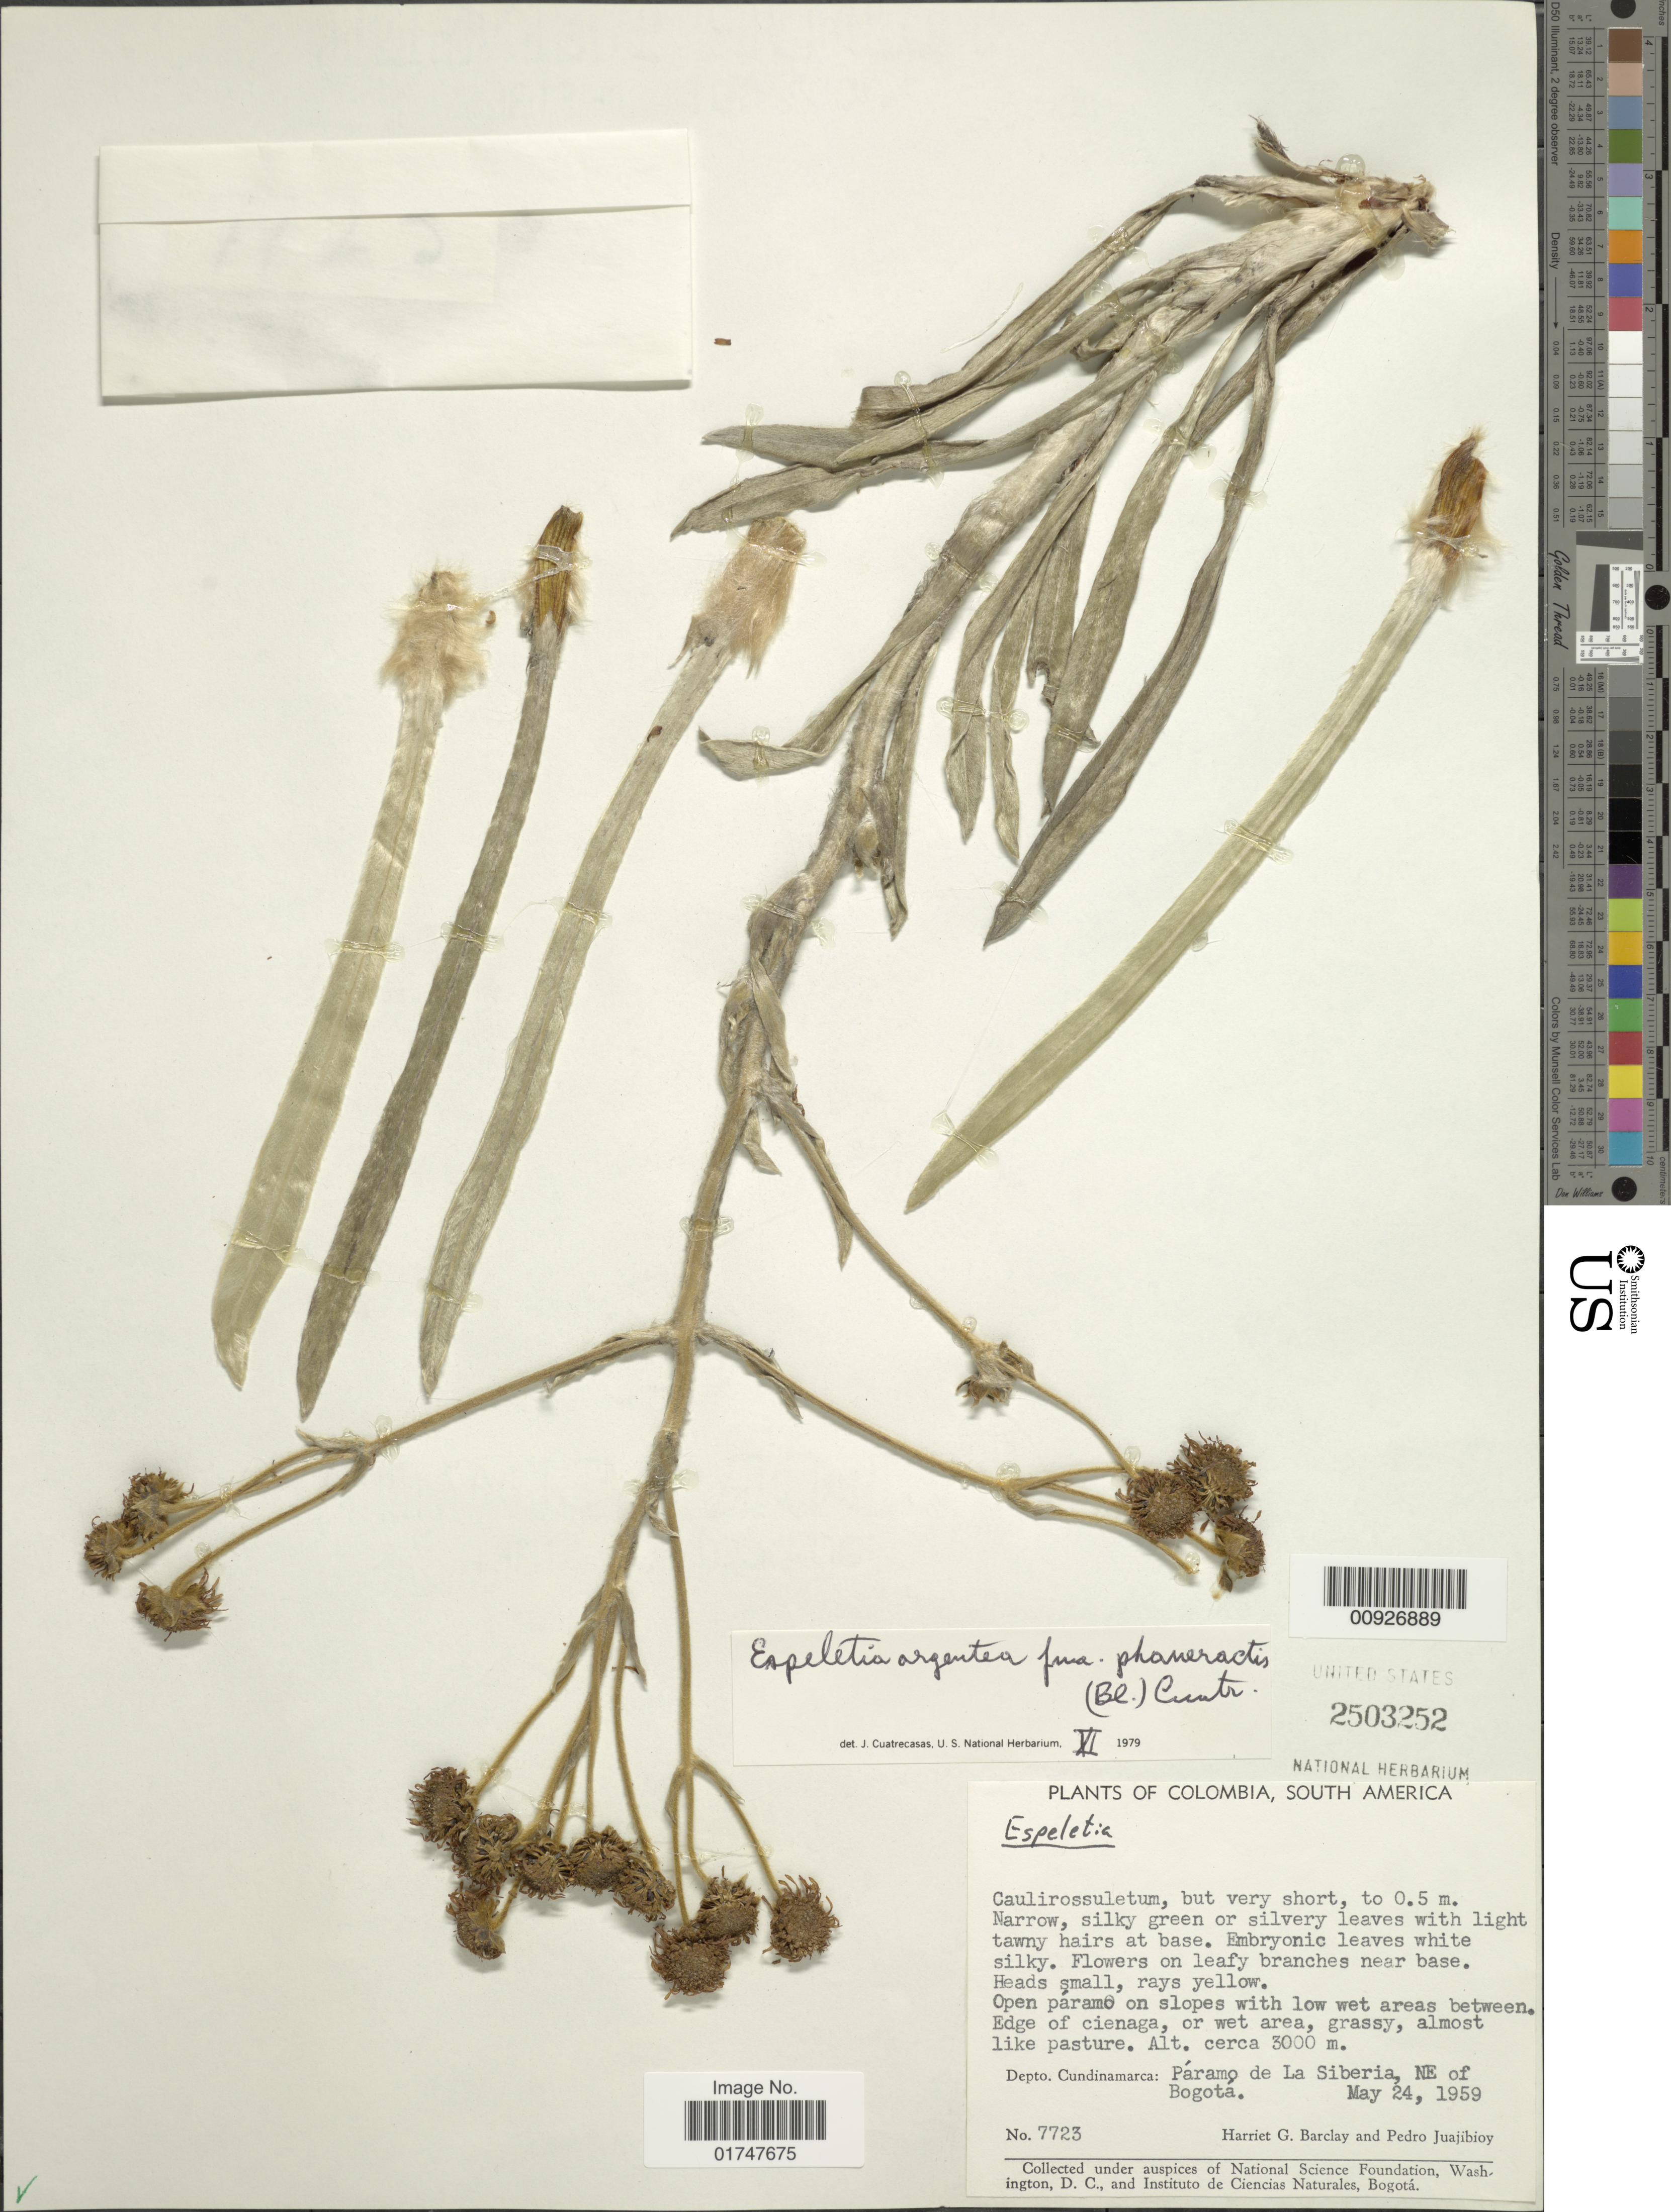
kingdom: Plantae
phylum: Tracheophyta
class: Magnoliopsida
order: Asterales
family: Asteraceae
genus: Espeletia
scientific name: Espeletia argentea f. phaneractis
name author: (S.F. Blake) Cuatrec.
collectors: H. G. Barclay & P. Juajibioy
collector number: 7723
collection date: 1959-05-24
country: Colombia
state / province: Cundinamarca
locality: P. de la Siberia. Páramo de La Siberia, NE of Bogotá 3000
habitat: Open páramo on slopes with low wet areas between. Edge of ciénaga, or wet area, grassy, almost like pasture.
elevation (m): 3000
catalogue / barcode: US 2503252